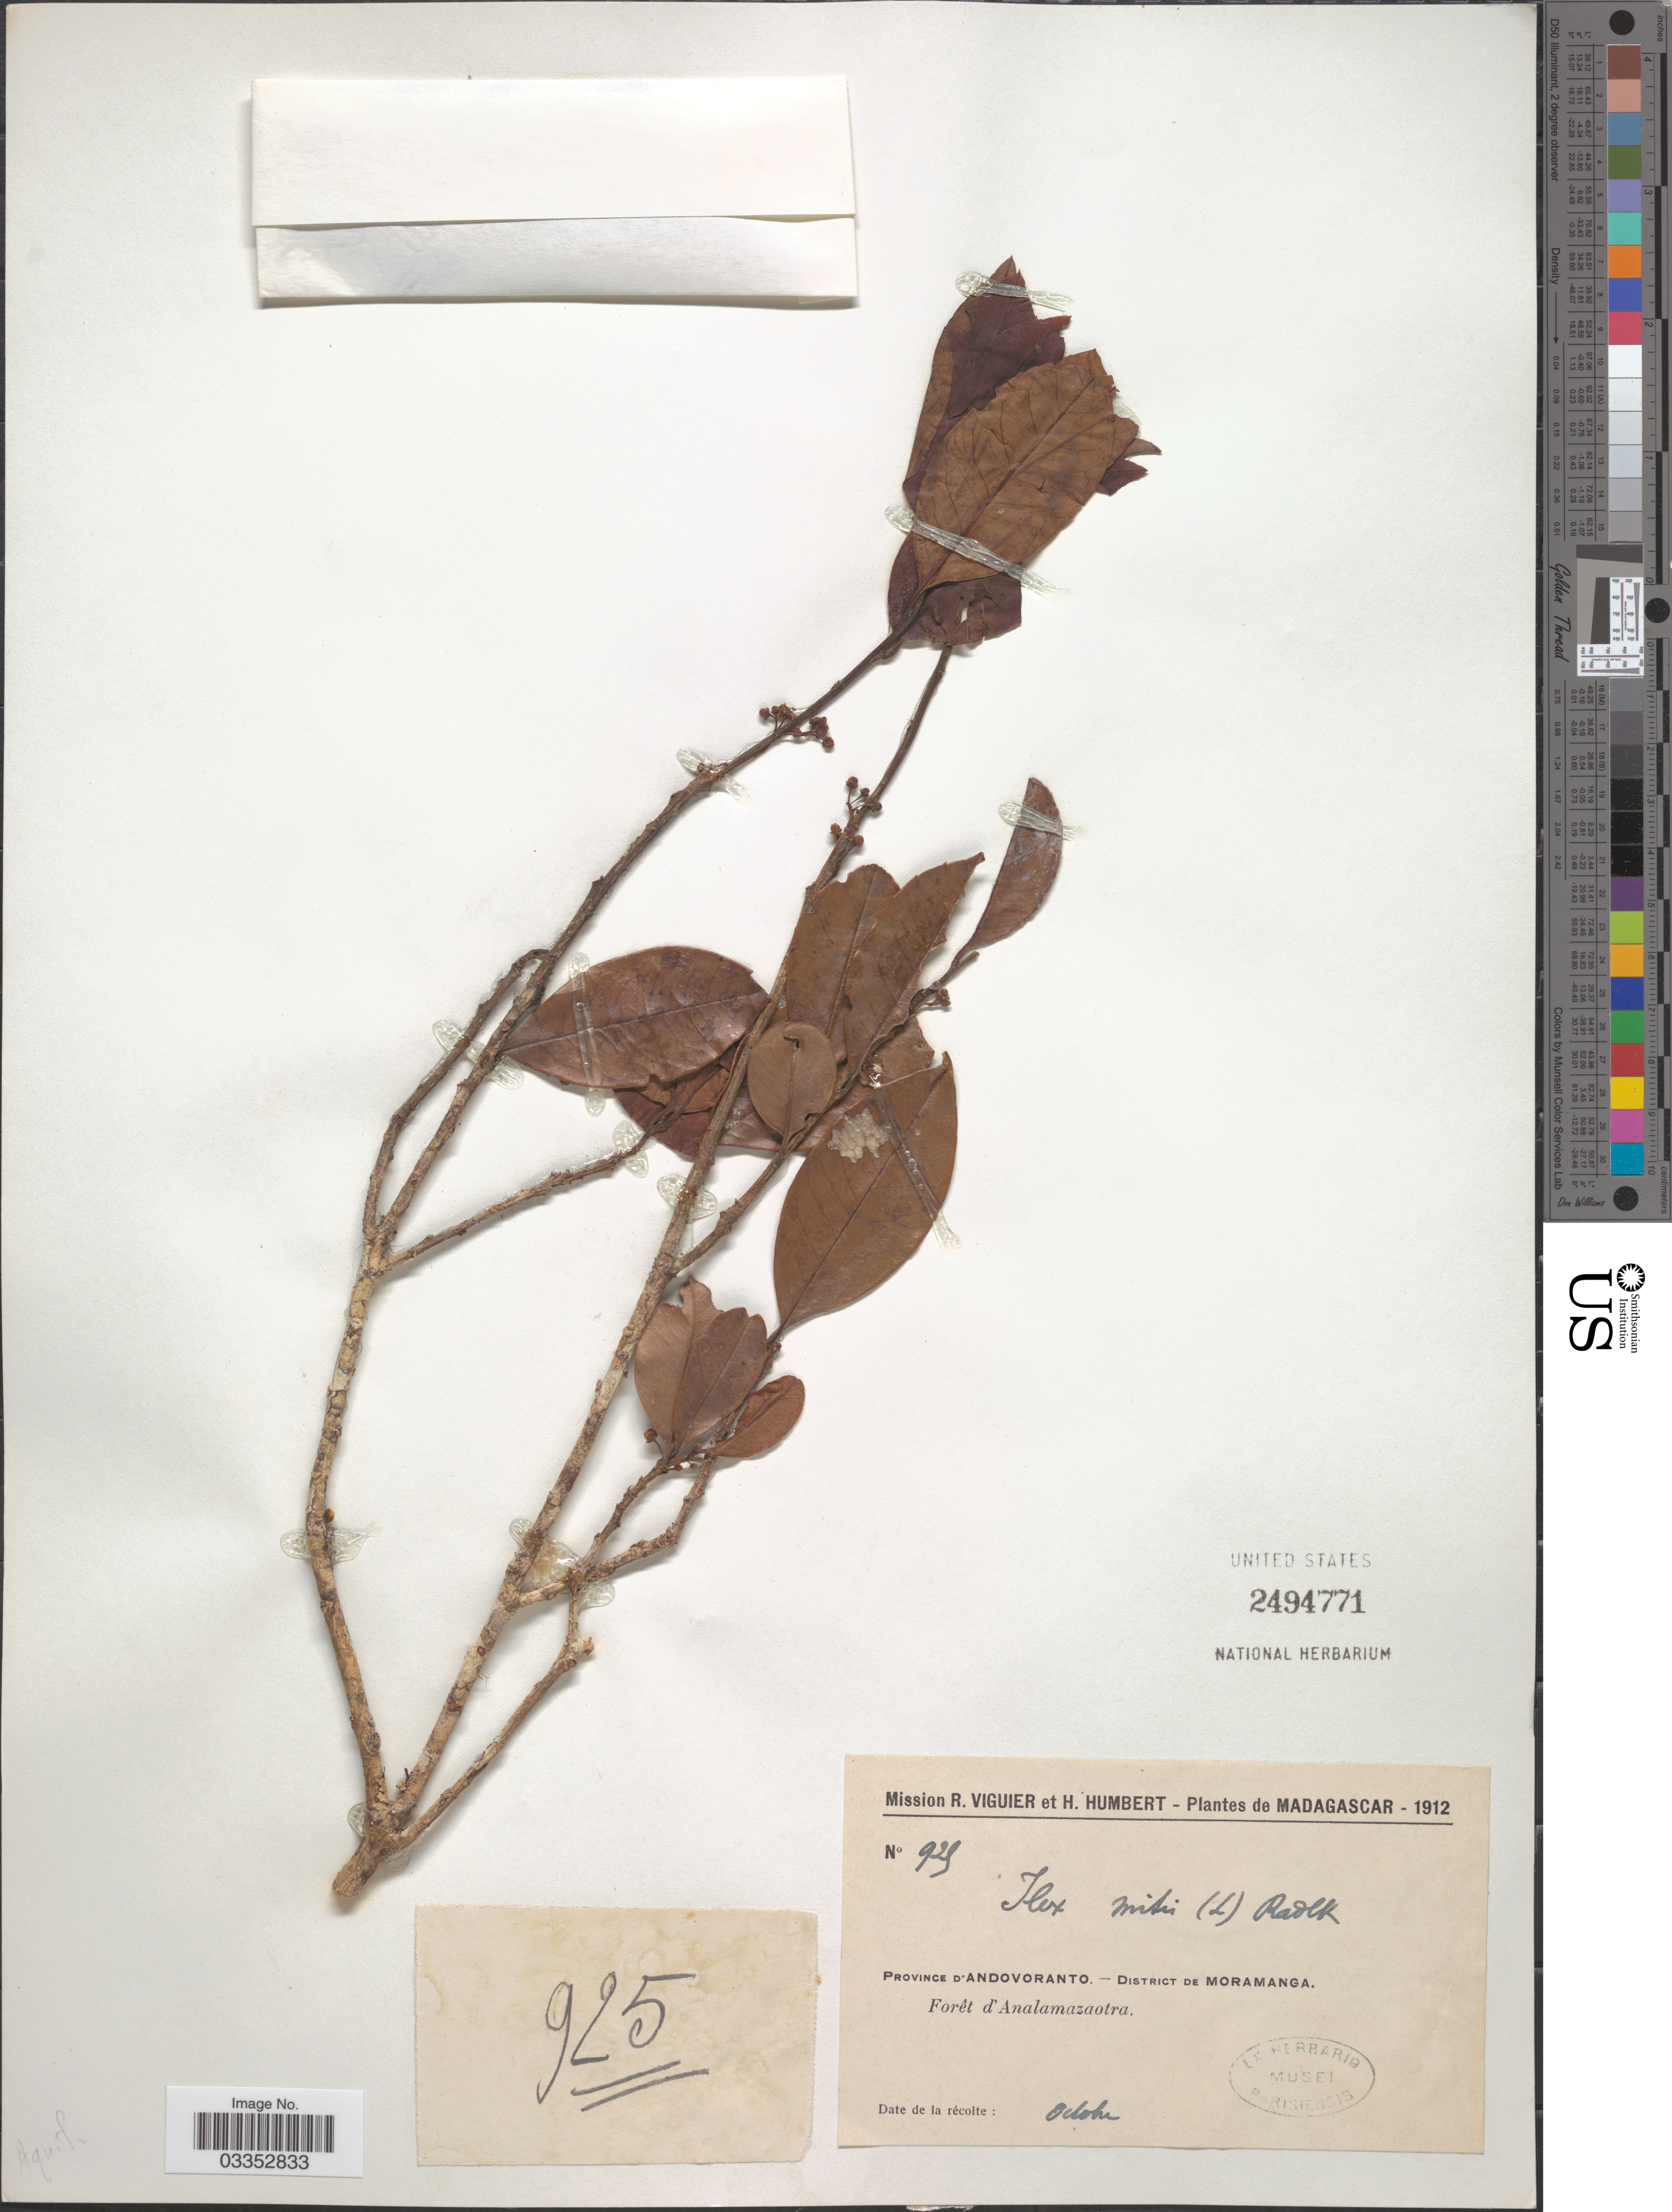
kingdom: Plantae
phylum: Tracheophyta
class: Magnoliopsida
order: Aquifoliales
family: Aquifoliaceae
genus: Ilex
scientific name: Ilex mitis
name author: (L.) Radlk.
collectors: H. Humbert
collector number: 925*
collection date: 1912-10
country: Madagascar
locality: Province d'Andovoranto - District de Moramanga. Forêt d'Analamazaotra.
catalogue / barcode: US 2494771